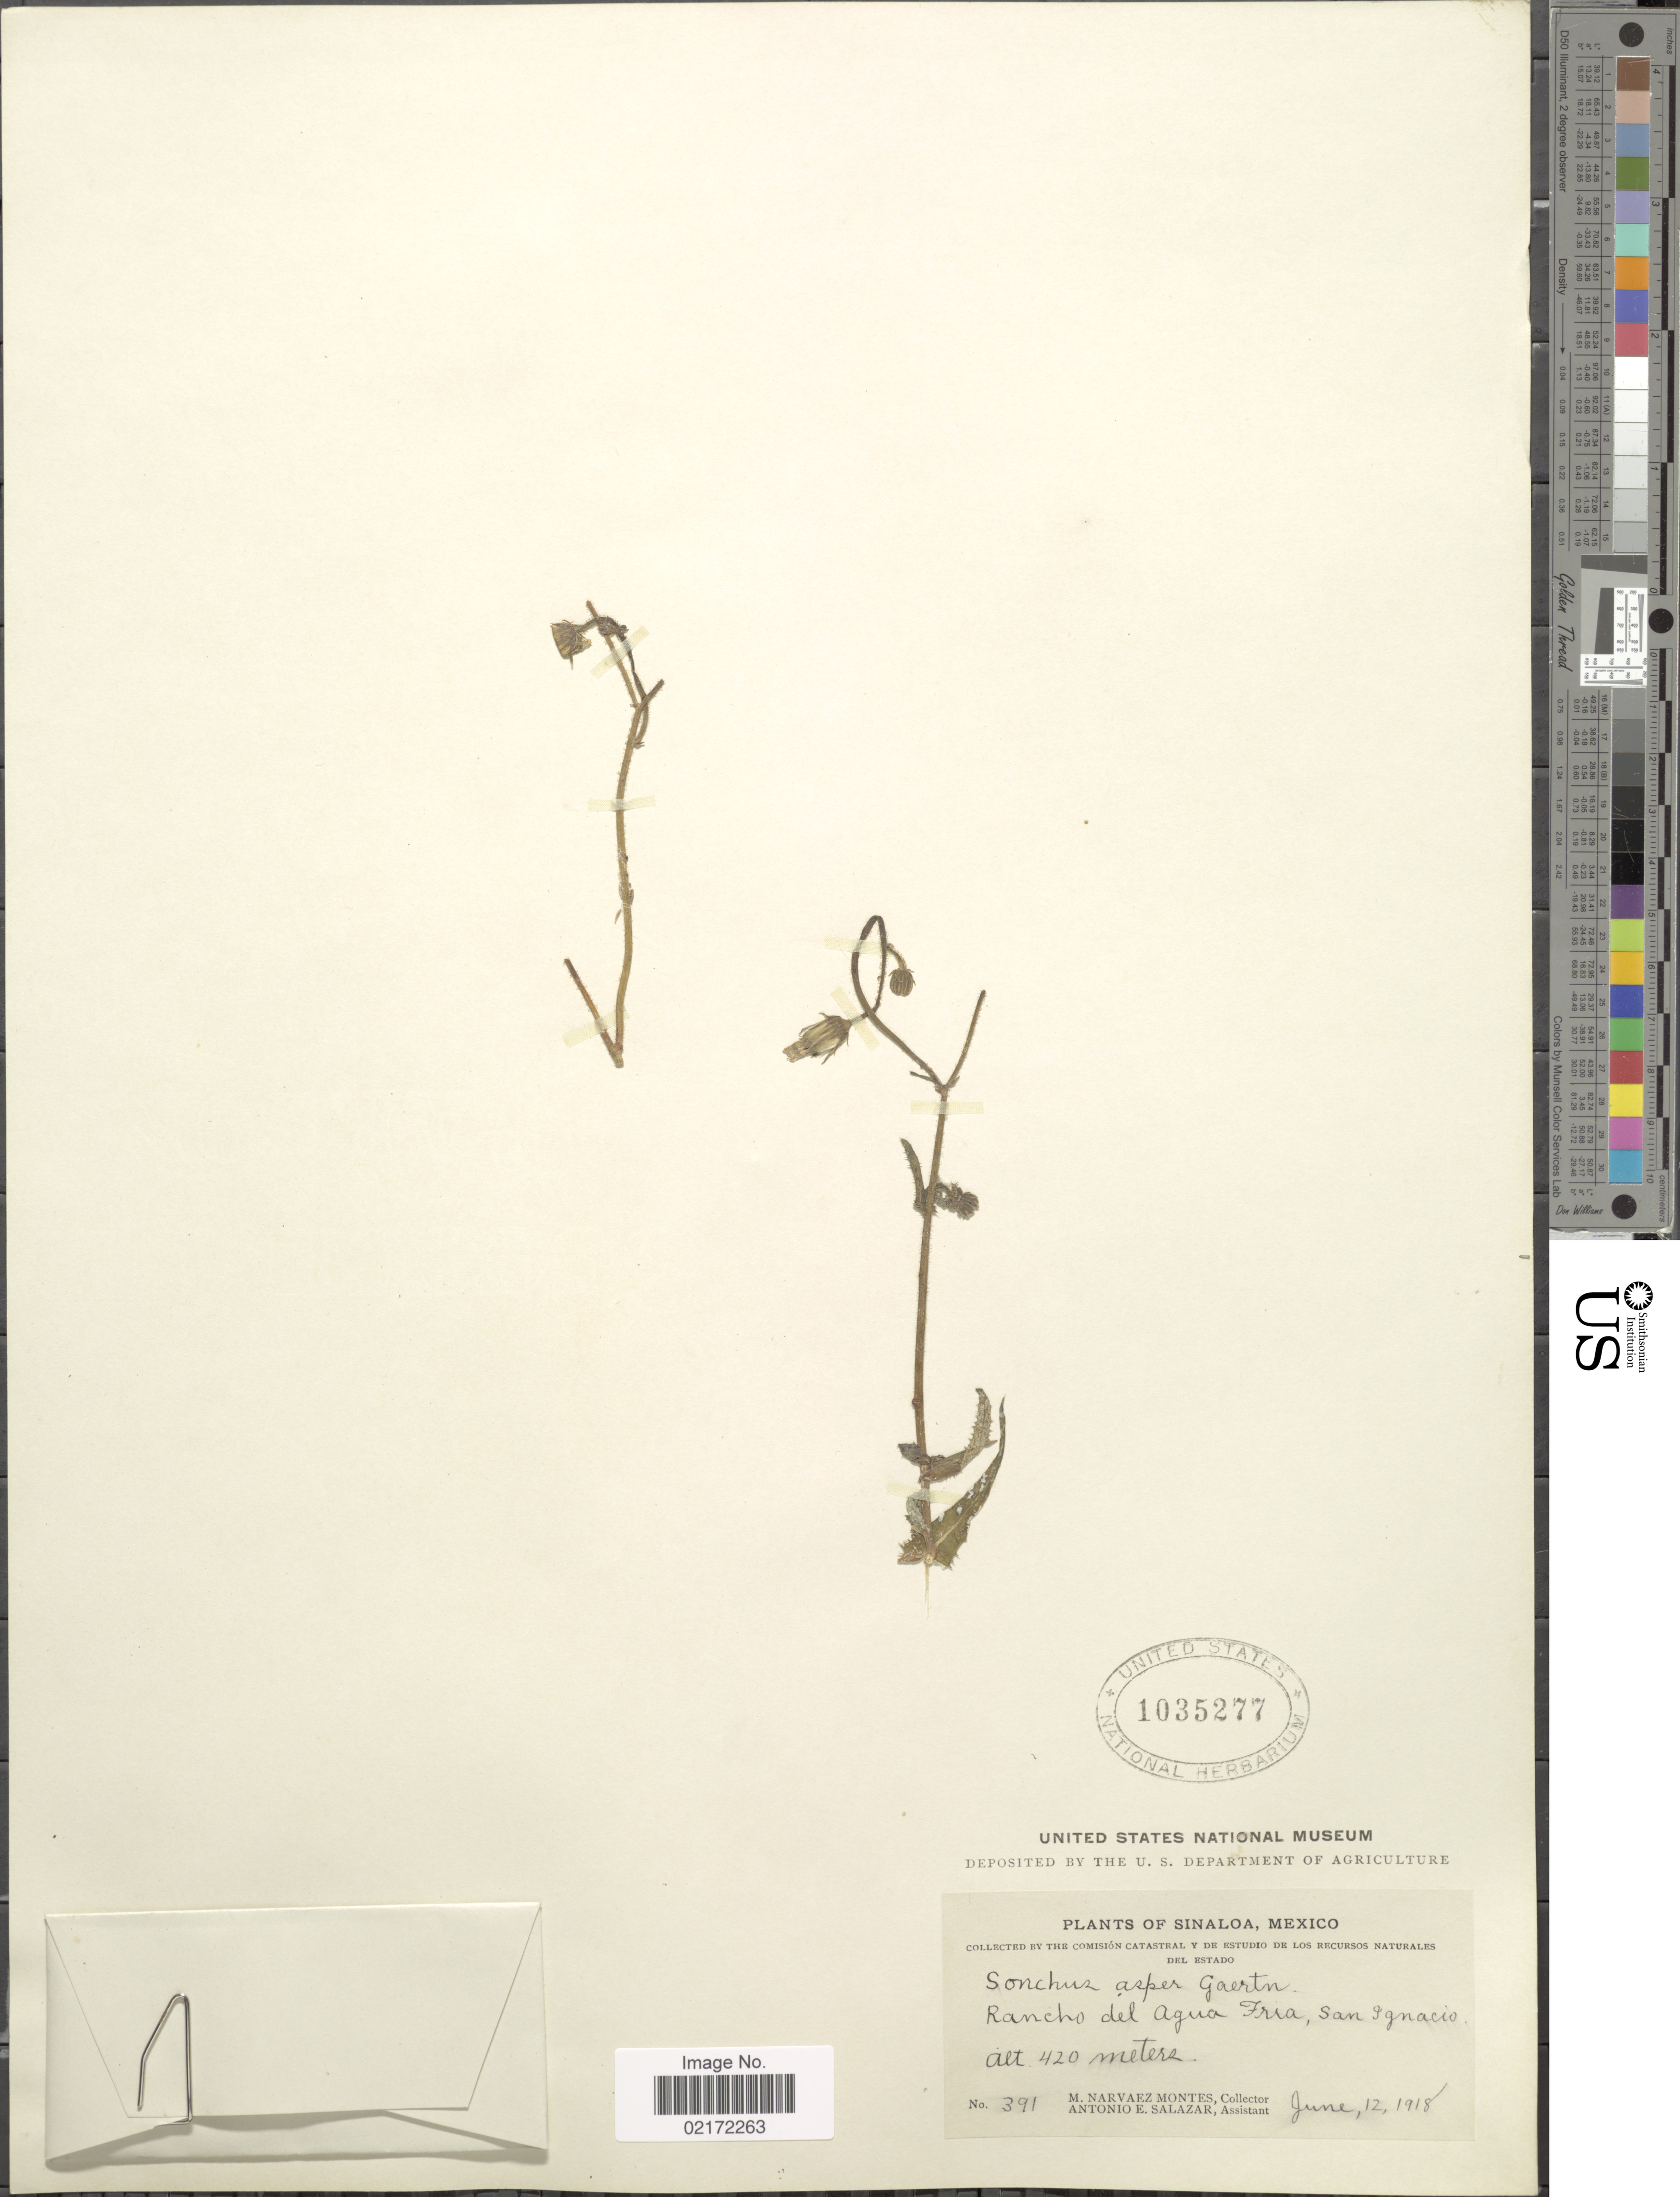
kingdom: Plantae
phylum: Tracheophyta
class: Magnoliopsida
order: Asterales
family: Asteraceae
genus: Sonchus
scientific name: Sonchus asper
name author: (L.) Hill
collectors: M. Navarez Montes & A. E. Salazar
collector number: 391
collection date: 1918-06-12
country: Mexico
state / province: Sinaloa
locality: Rancho del Agua Fria, San Ignacio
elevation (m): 420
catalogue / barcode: US 1035277